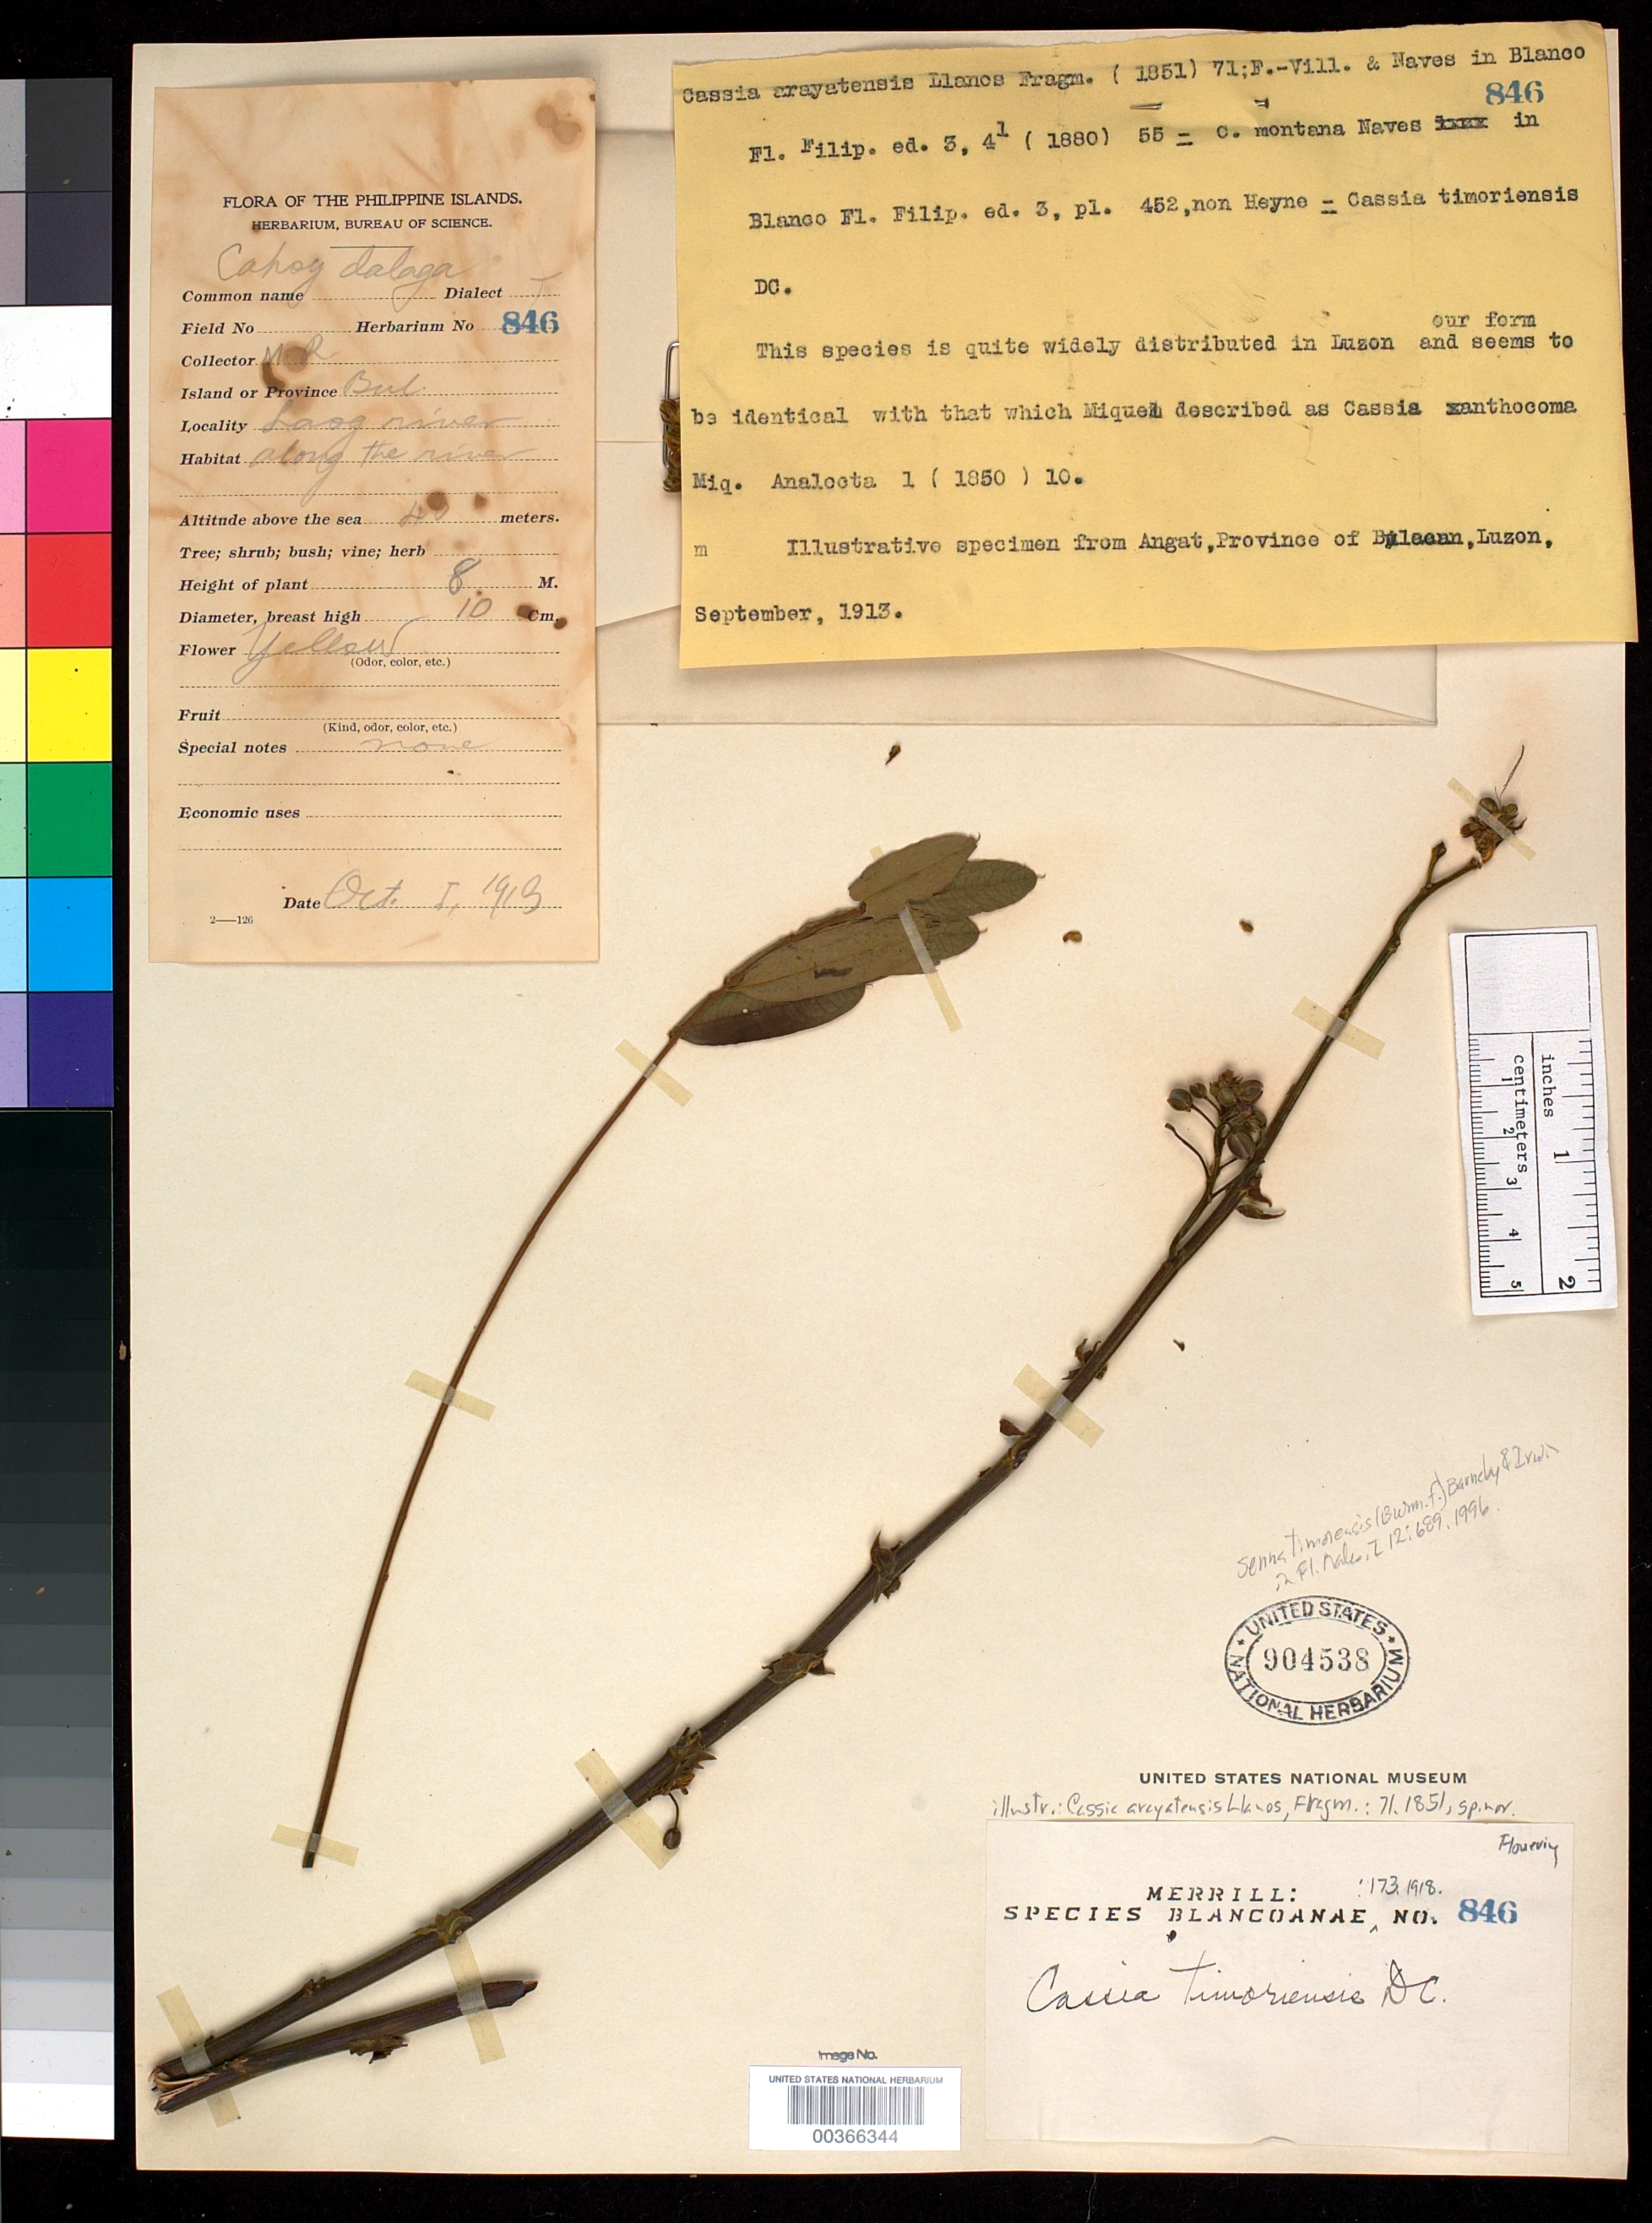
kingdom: Plantae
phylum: Tracheophyta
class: Magnoliopsida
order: Fabales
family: Fabaceae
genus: Senna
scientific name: Senna timorensis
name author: (DC.) H.S. Irwin & Barneby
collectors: M. Ramos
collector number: Sp. Blancoan. 0846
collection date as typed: Sep 1913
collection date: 1913-09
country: Philippines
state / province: Central Luzon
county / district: Bulacan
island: Luzon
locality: Angat, laog river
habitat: Along river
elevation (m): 40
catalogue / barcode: US 904538